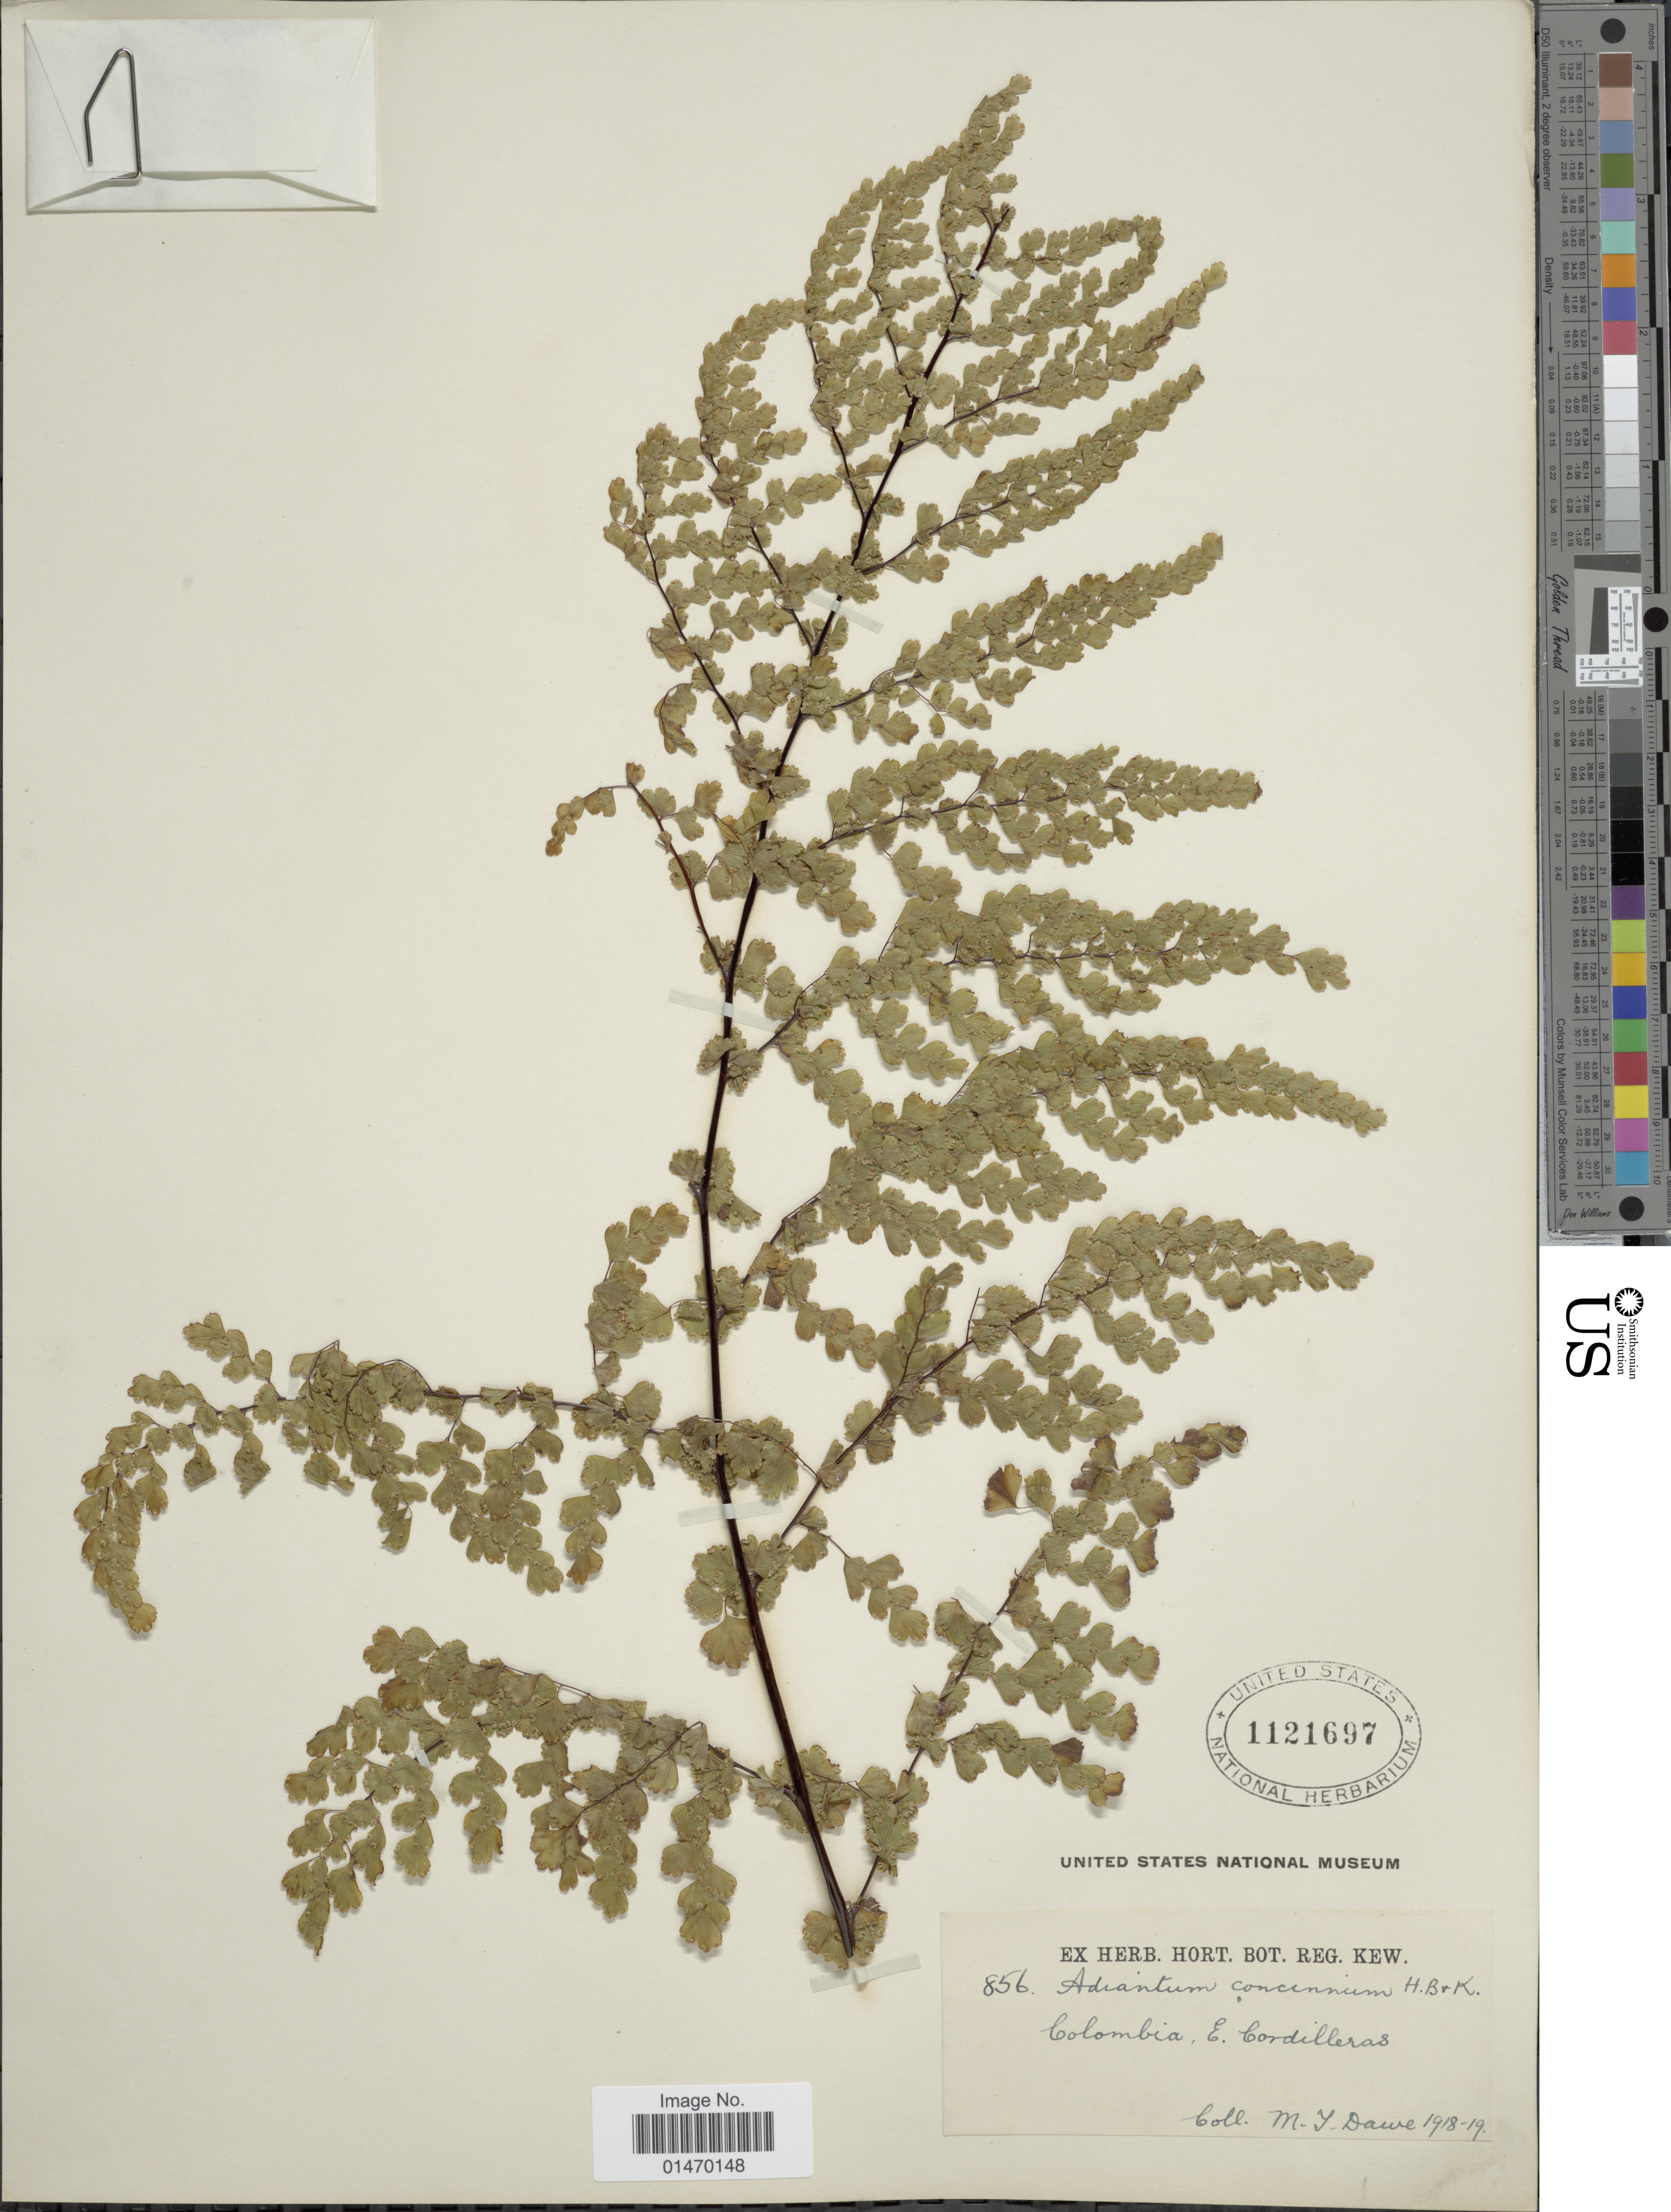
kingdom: Plantae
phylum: Tracheophyta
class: Polypodiopsida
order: Polypodiales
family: Pteridaceae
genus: Adiantum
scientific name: Adiantum concinnum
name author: Humb. & Bonpl. ex Willd.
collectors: M. T. Dawe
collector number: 856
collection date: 1918/1919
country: Colombia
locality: Eastern Cordilleras.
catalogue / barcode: US 1121697